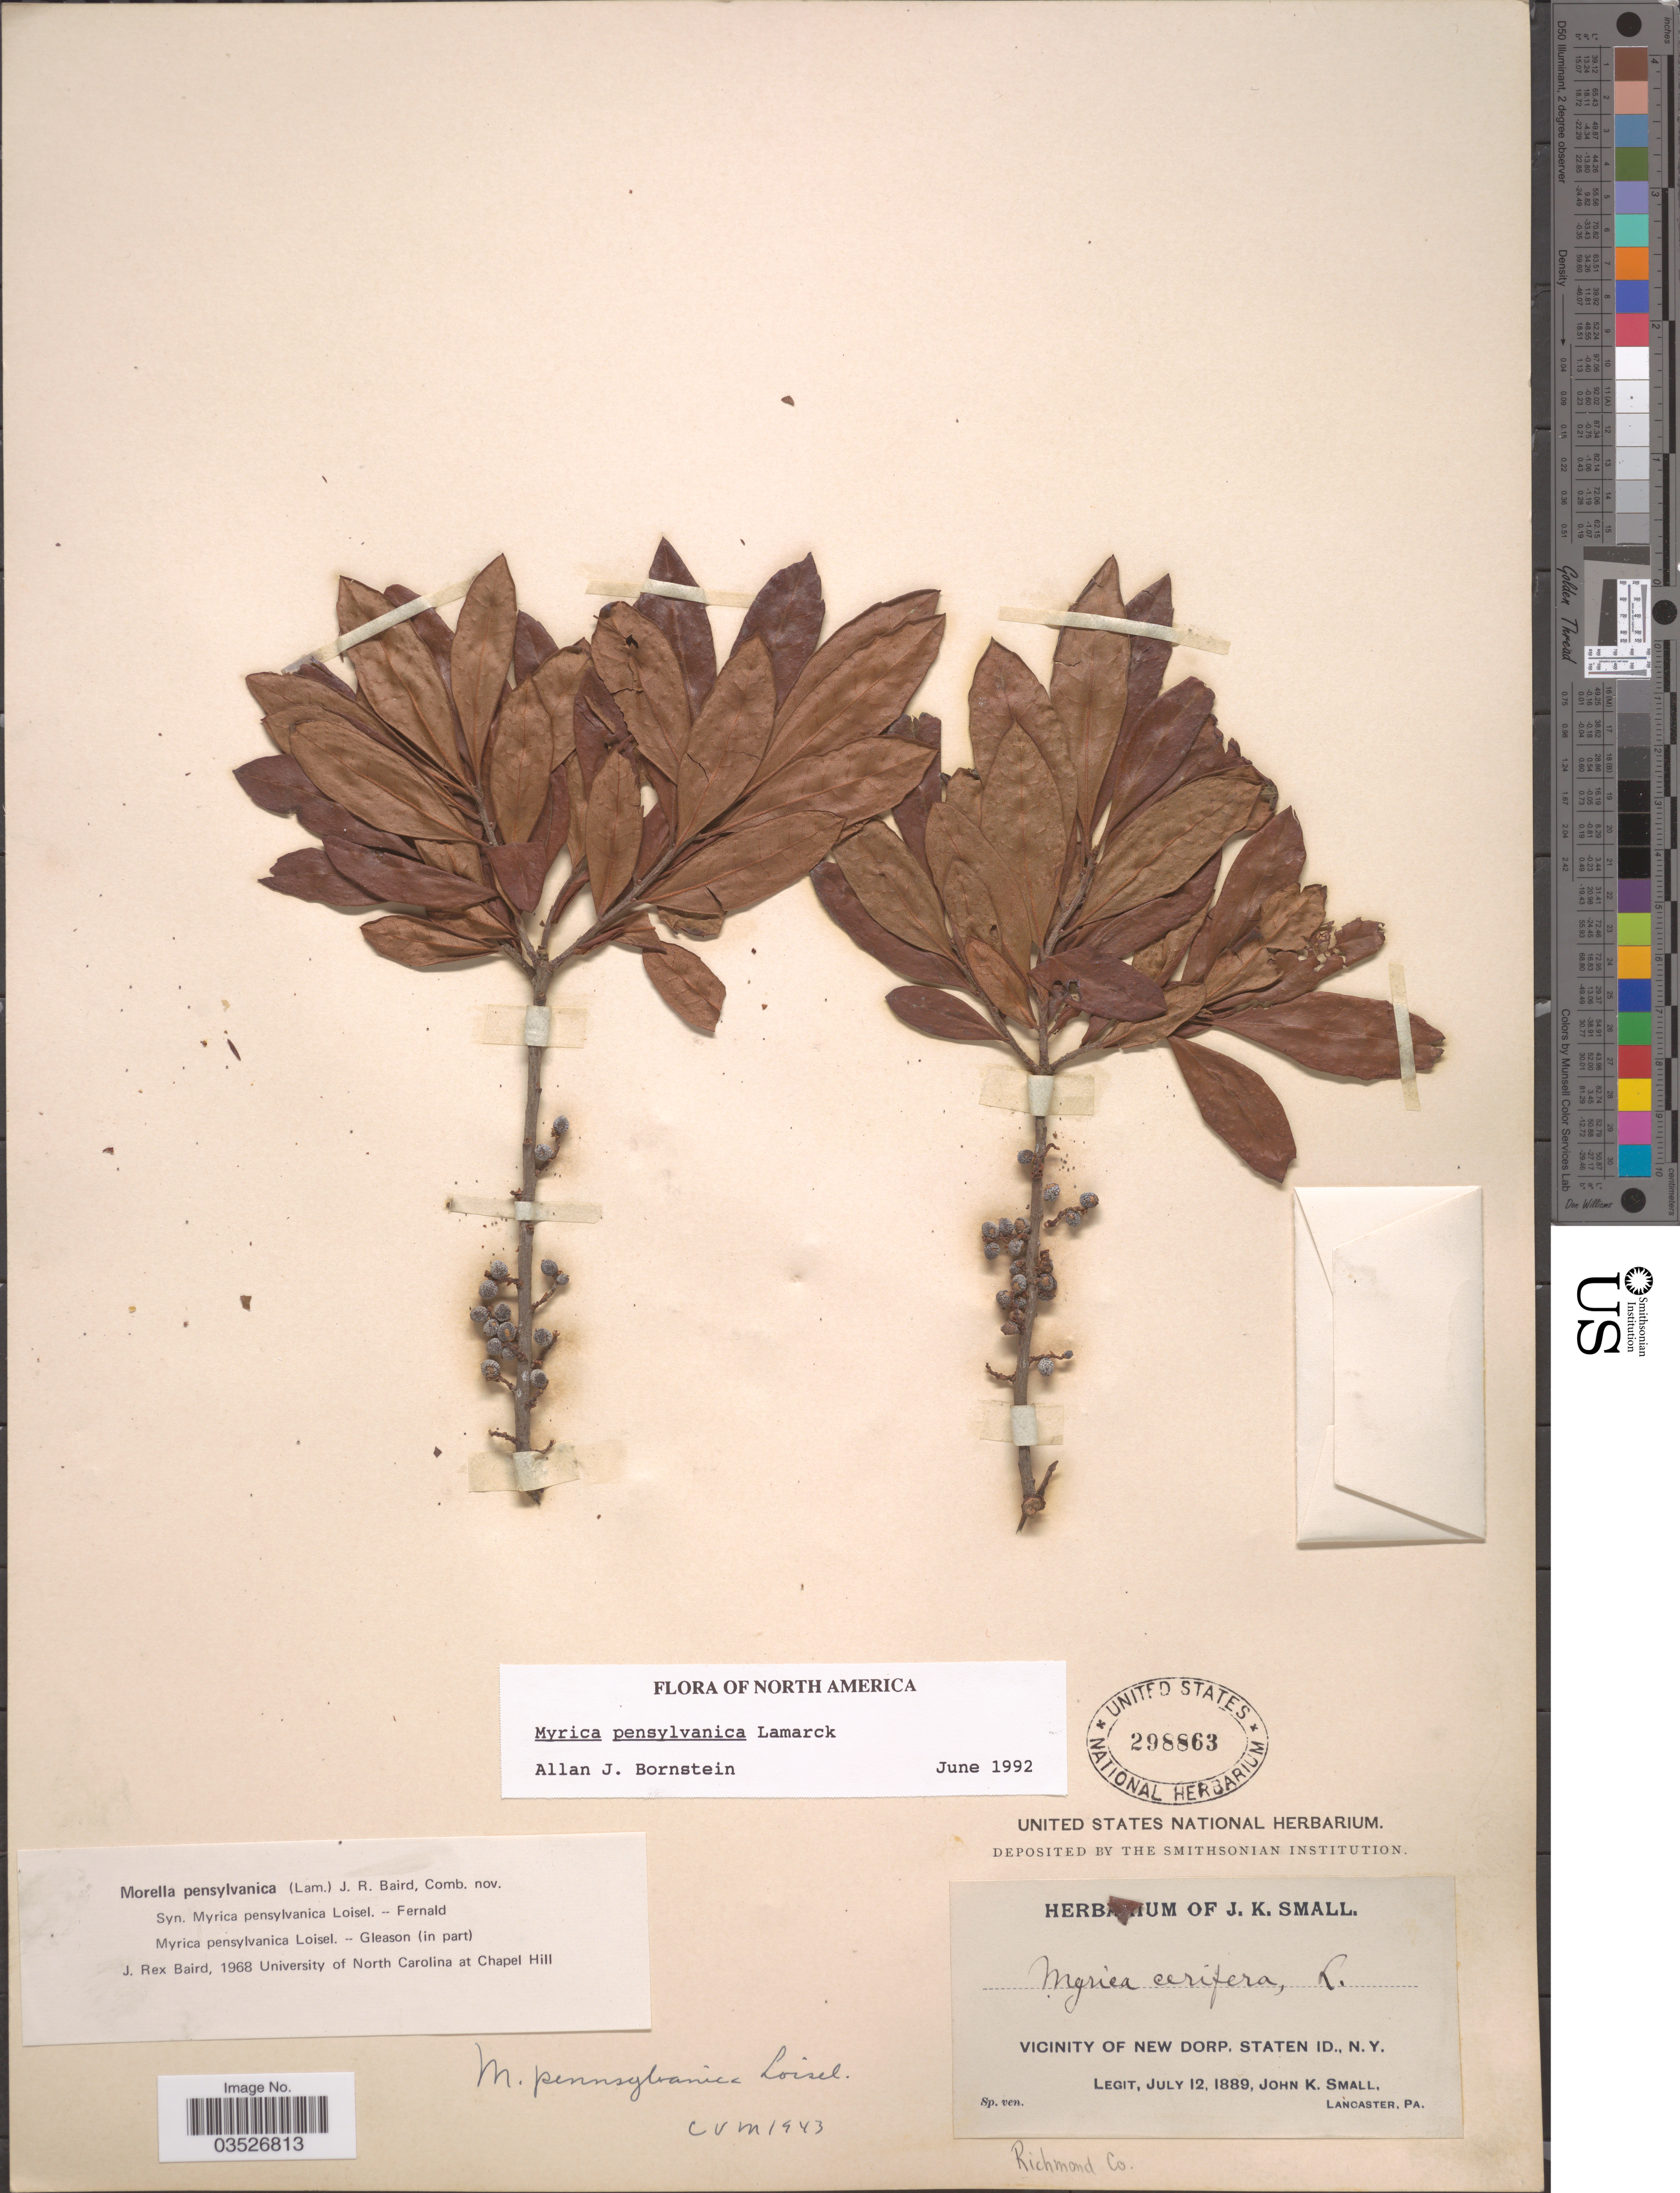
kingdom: Plantae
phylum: Tracheophyta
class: Magnoliopsida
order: Fagales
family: Myricaceae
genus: Morella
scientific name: Morella pensylvanica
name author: (Mirb.) Kartesz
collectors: J. K. Small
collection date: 1889-07-12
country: United States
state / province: New York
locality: Vicinity of New Dorp, Staten Id. Richmond Co.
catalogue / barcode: US 298863